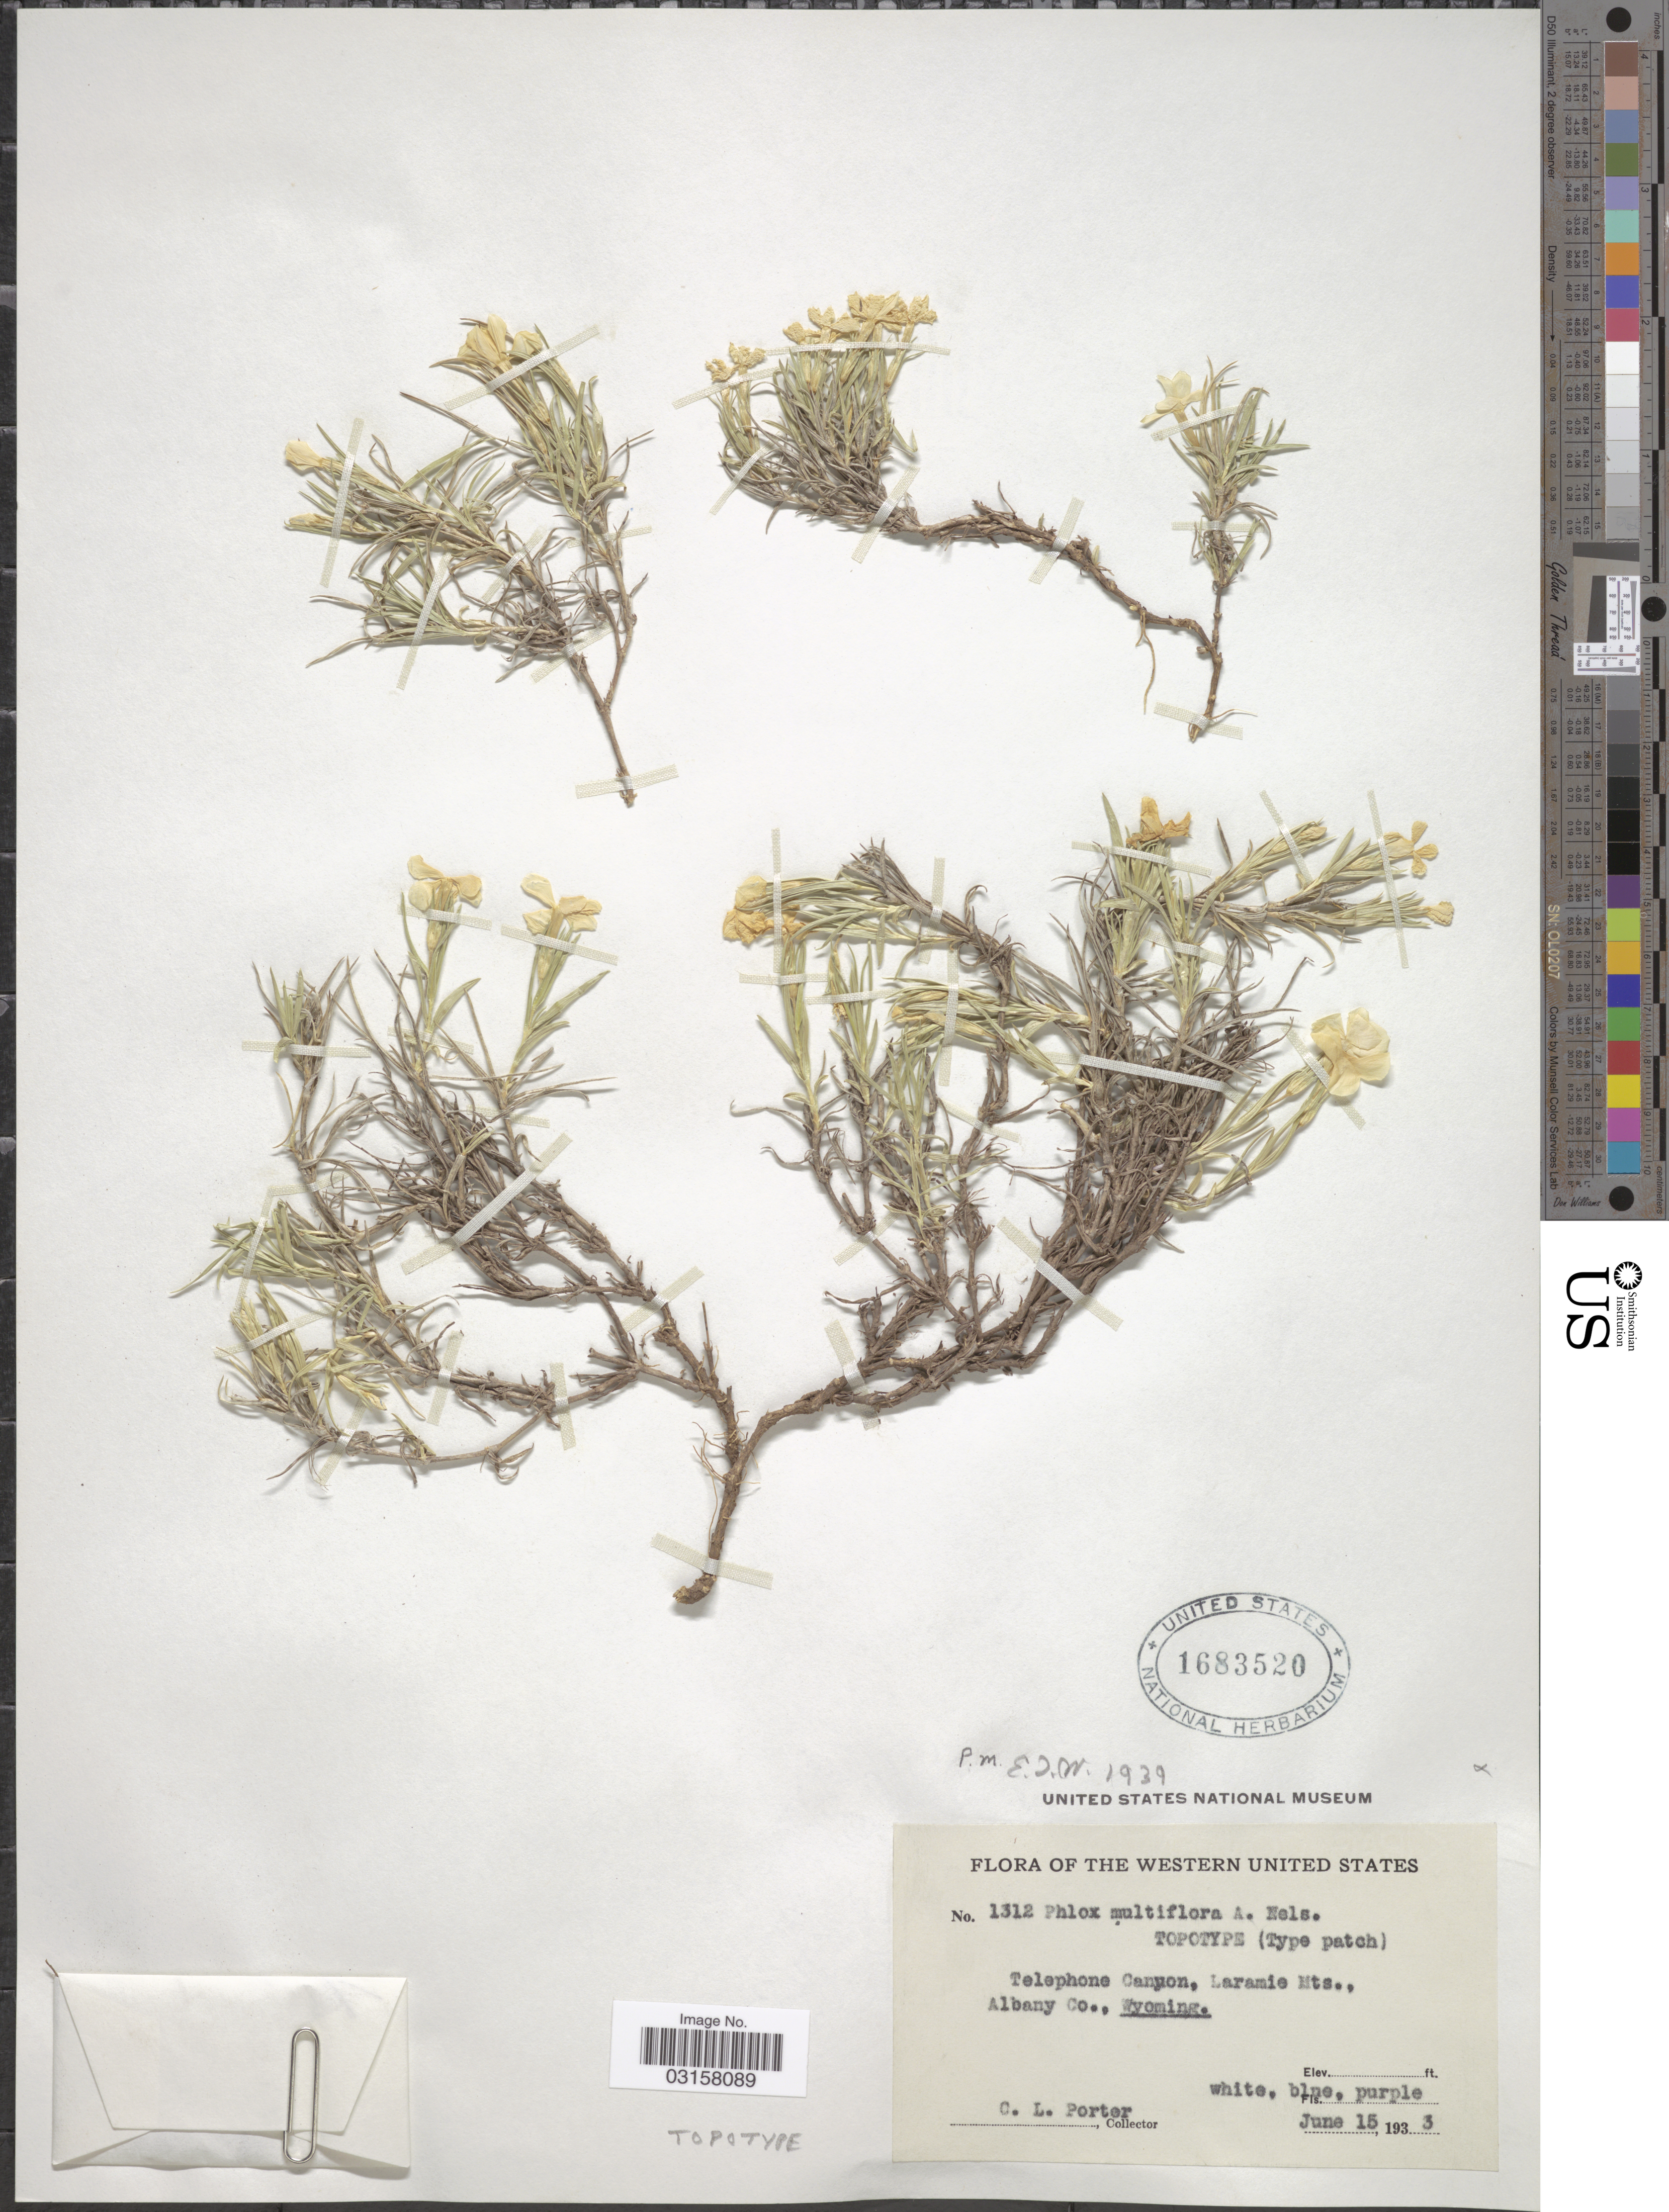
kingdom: Plantae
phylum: Tracheophyta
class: Magnoliopsida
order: Ericales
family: Polemoniaceae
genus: Phlox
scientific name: Phlox multiflora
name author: A. Nelson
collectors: C. L. Porter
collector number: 1312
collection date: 1933-06-15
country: United States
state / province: Wyoming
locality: Western United States. Telephone Canyon, Laramie Mts., Albany Co.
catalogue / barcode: US 1683520